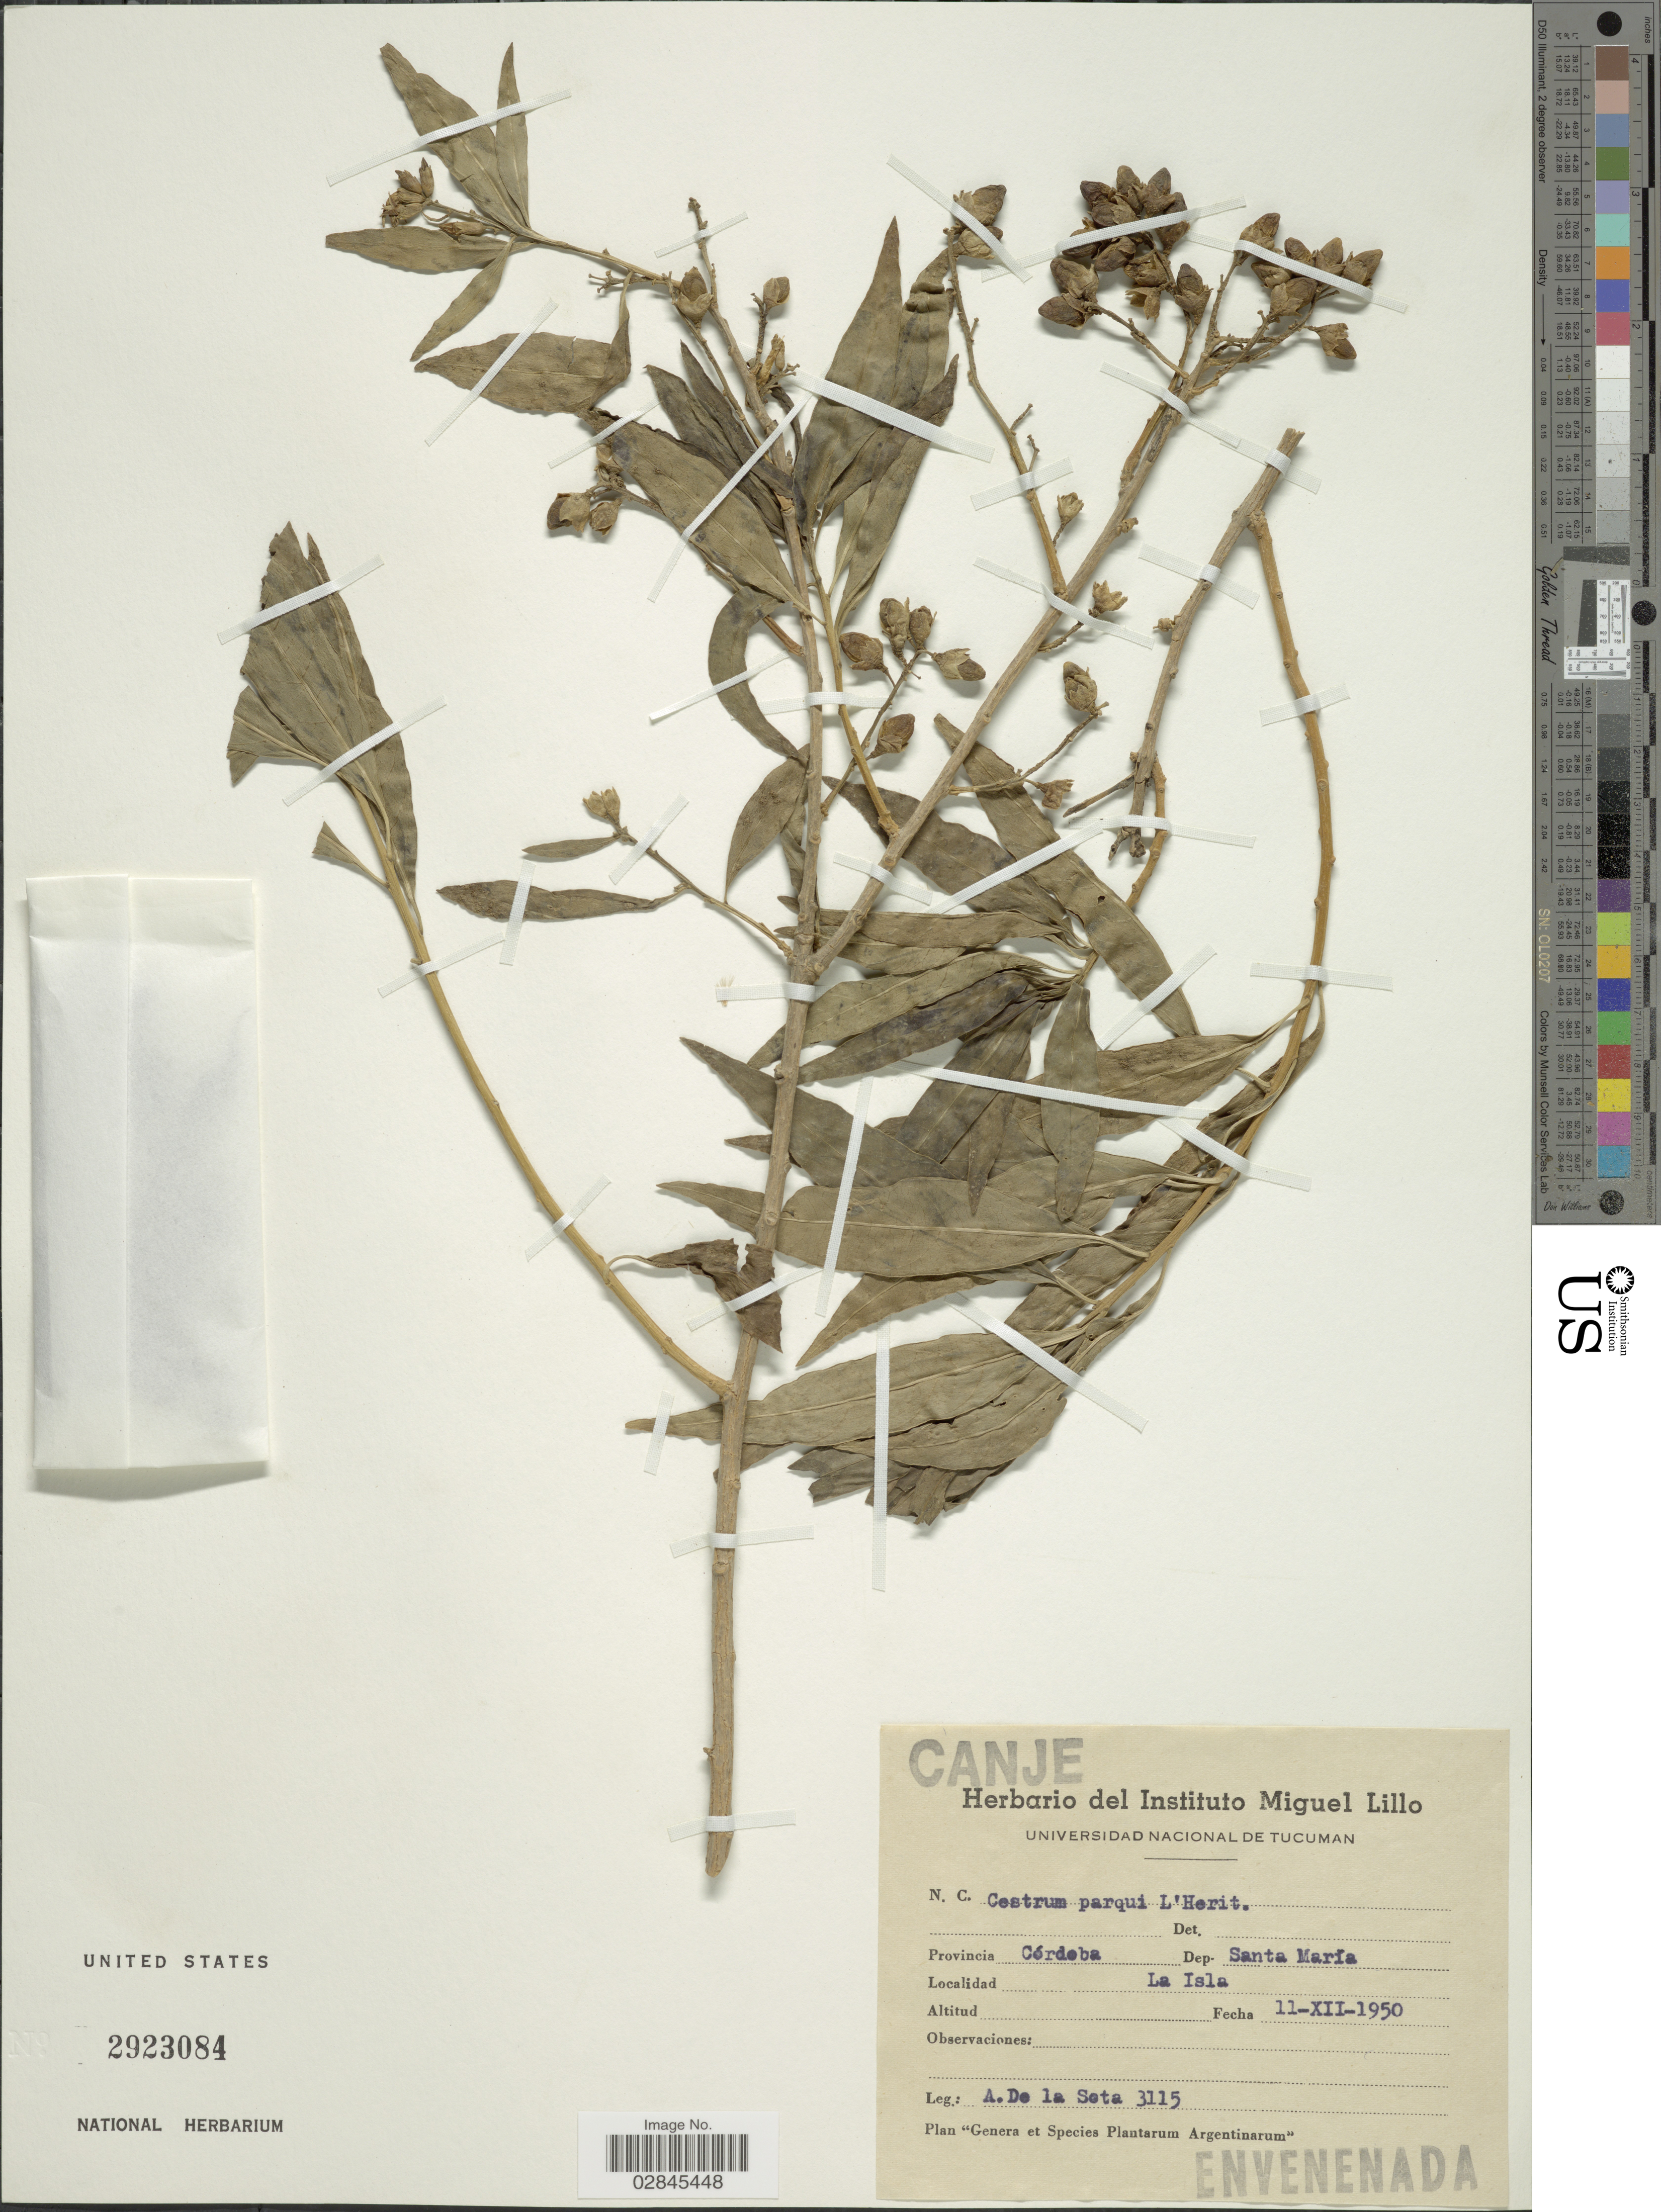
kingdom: Plantae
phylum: Tracheophyta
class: Magnoliopsida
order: Solanales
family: Solanaceae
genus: Cestrum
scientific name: Cestrum parqui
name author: L'Hér.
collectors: A. V de Sota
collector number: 3115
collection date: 1950-12-11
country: Argentina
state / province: Cordoba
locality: Dep. Santa María. La Isla.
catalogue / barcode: US 2923084